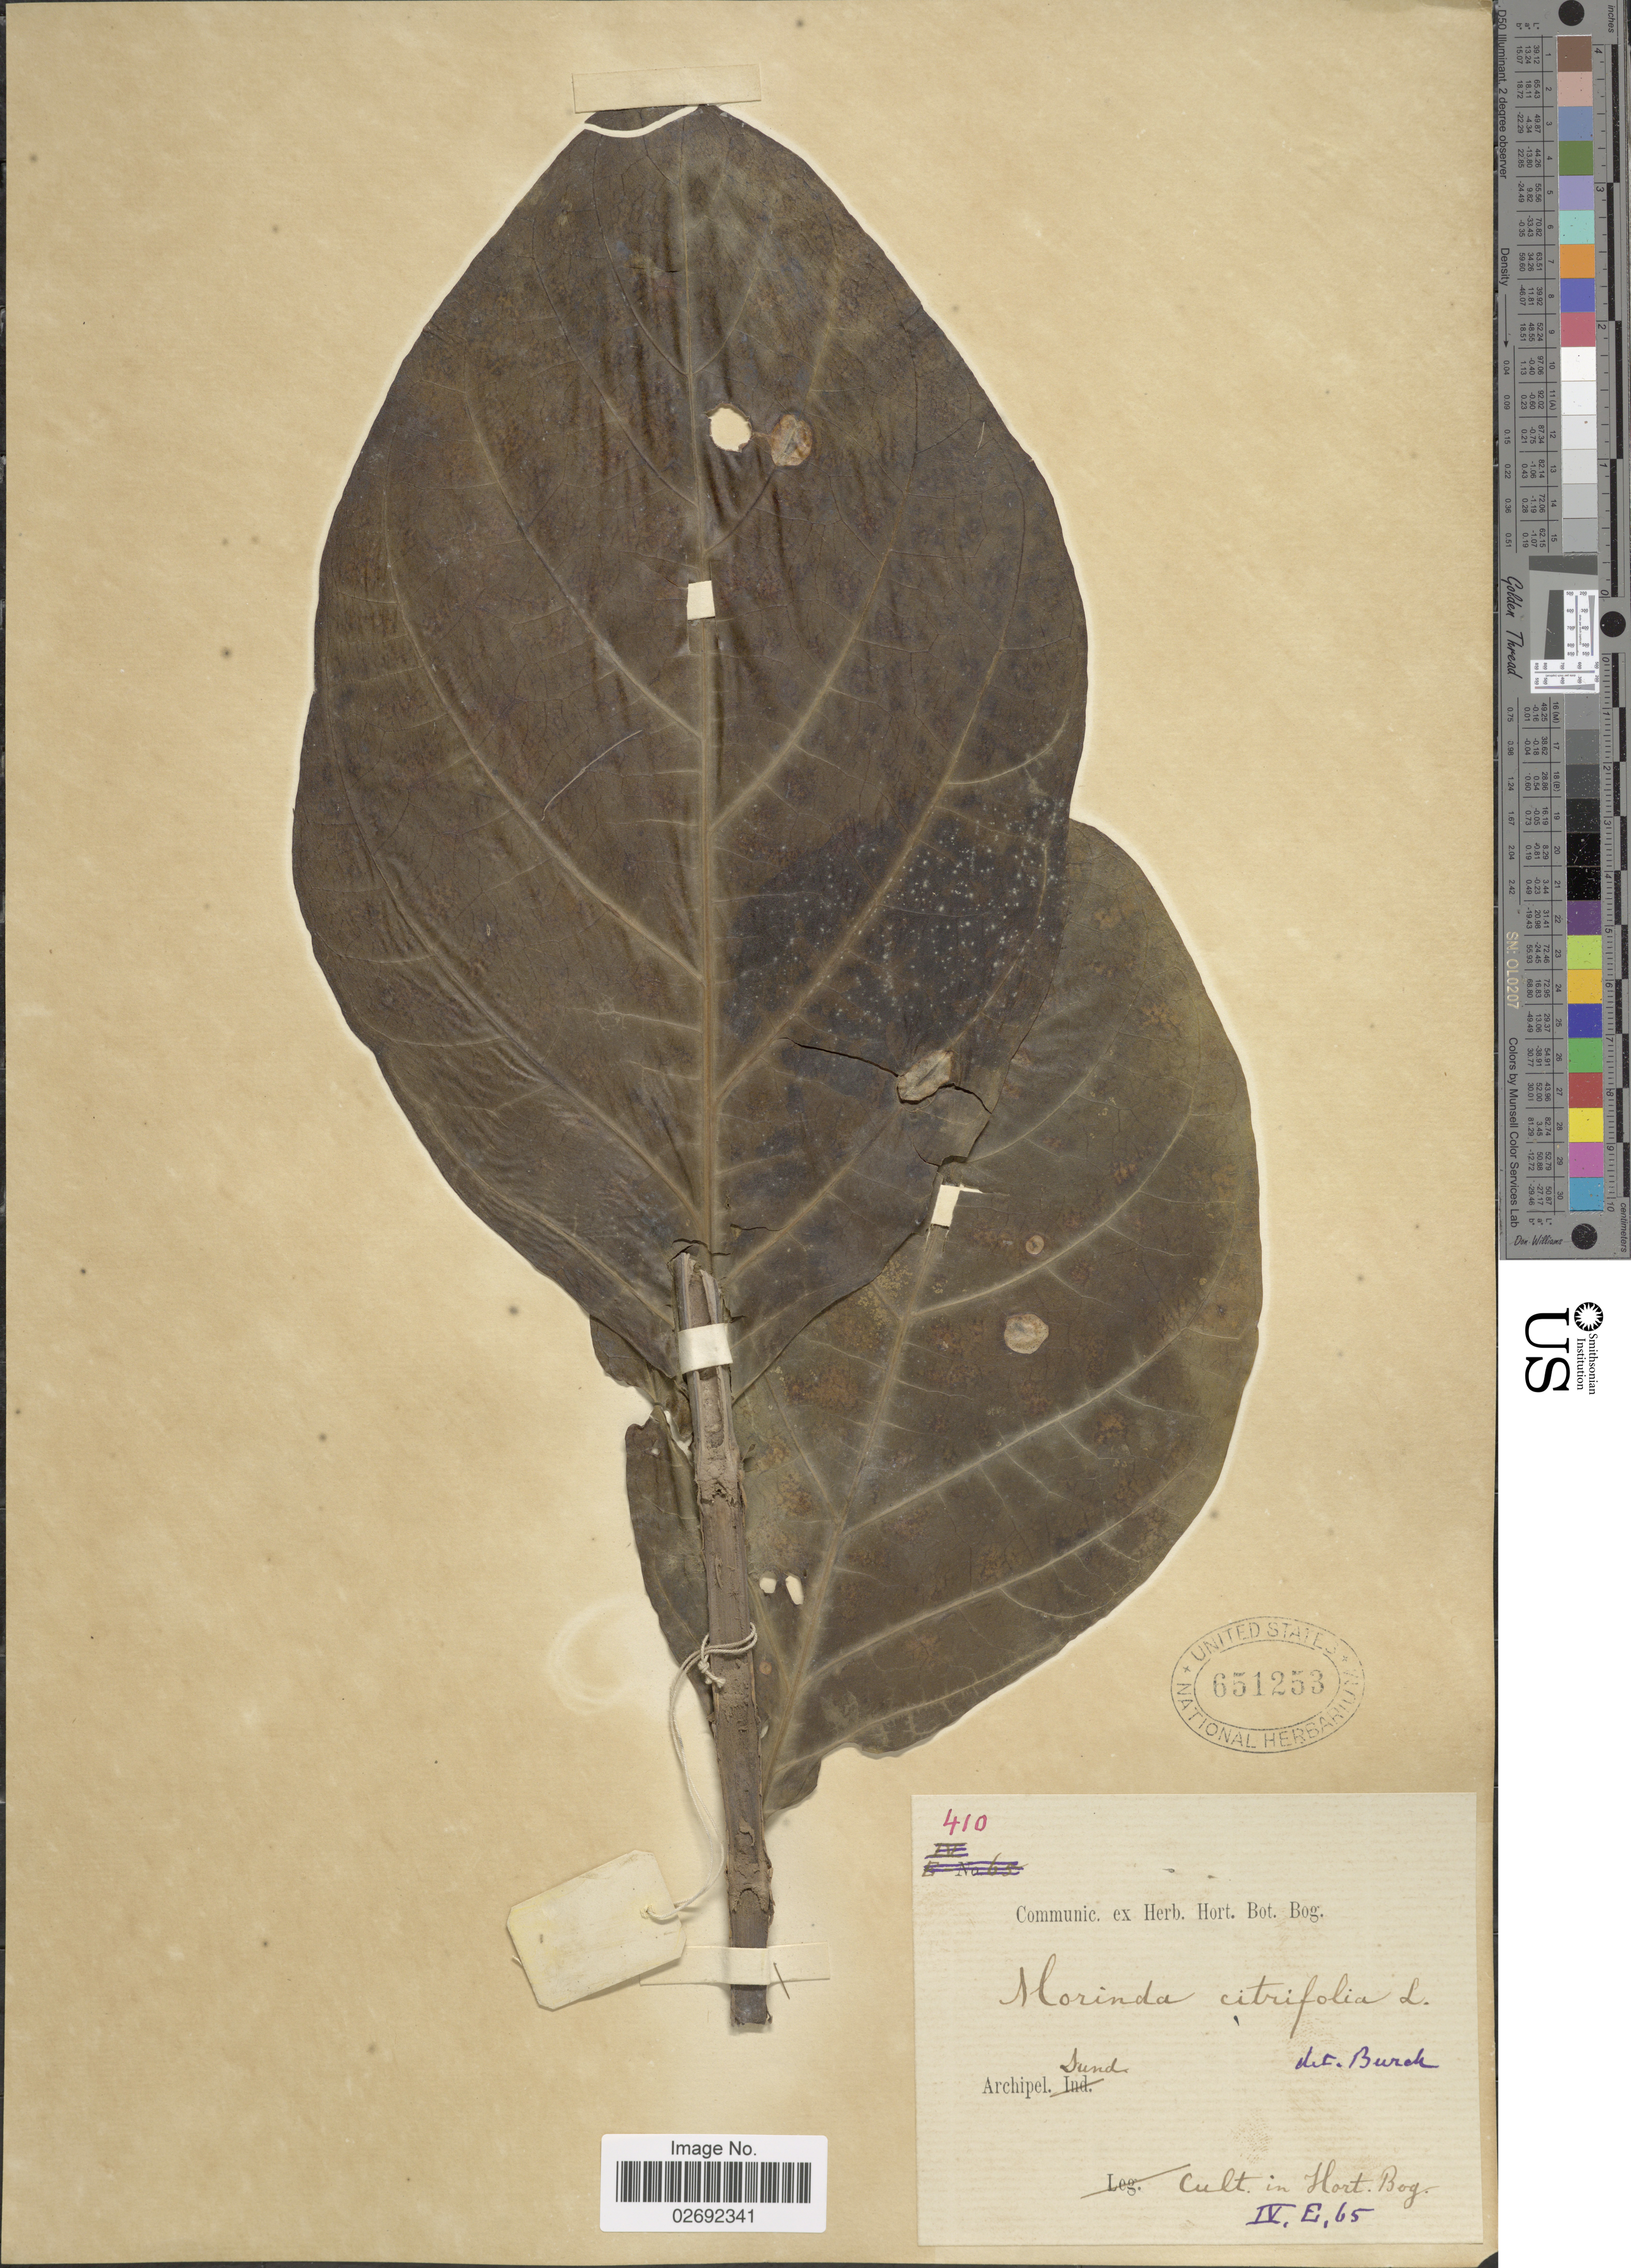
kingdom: Plantae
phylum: Tracheophyta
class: Magnoliopsida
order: Gentianales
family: Rubiaceae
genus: Morinda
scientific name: Morinda citrifolia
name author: L.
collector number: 410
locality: Archipel. Sund. Hort. Bog. IV, E, 65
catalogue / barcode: US 651253